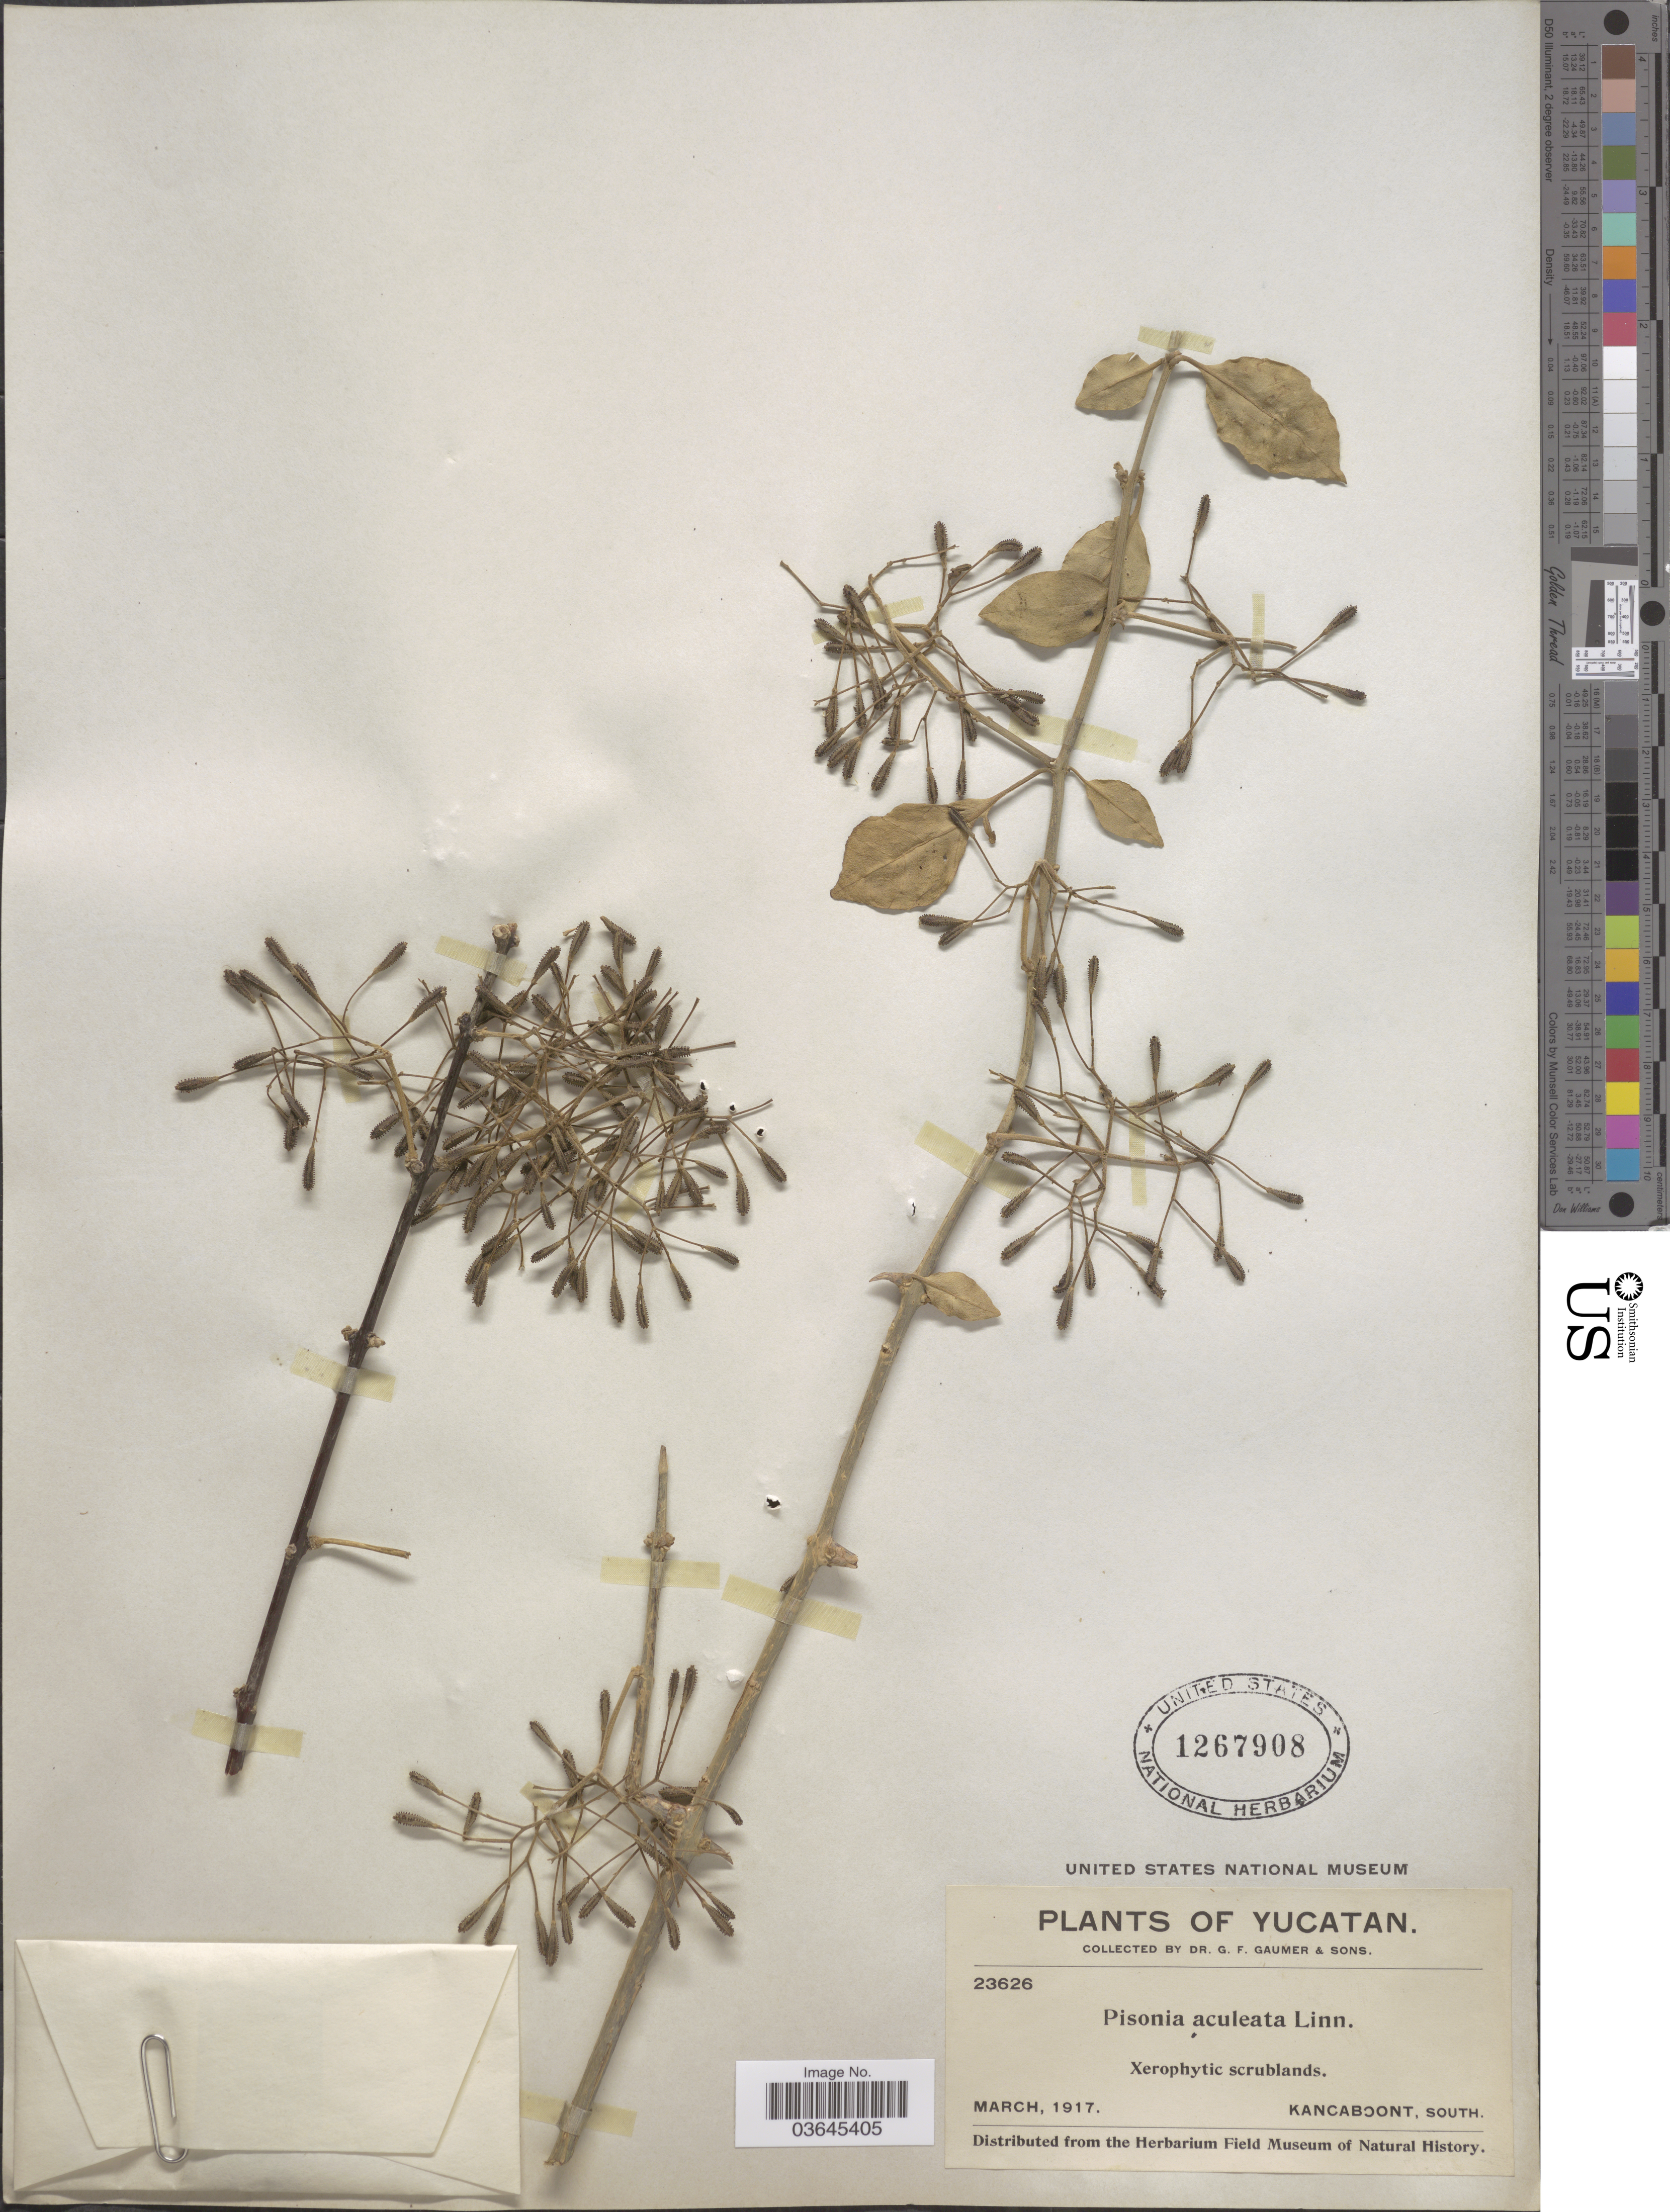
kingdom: Plantae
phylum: Tracheophyta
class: Magnoliopsida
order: Caryophyllales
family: Nyctaginaceae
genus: Pisonia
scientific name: Pisonia aculeata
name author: L.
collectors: G. F. Gaumer & Sons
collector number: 23626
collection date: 1917-03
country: Mexico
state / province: Yucatán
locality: Kancaboont, south.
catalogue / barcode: US 1267908